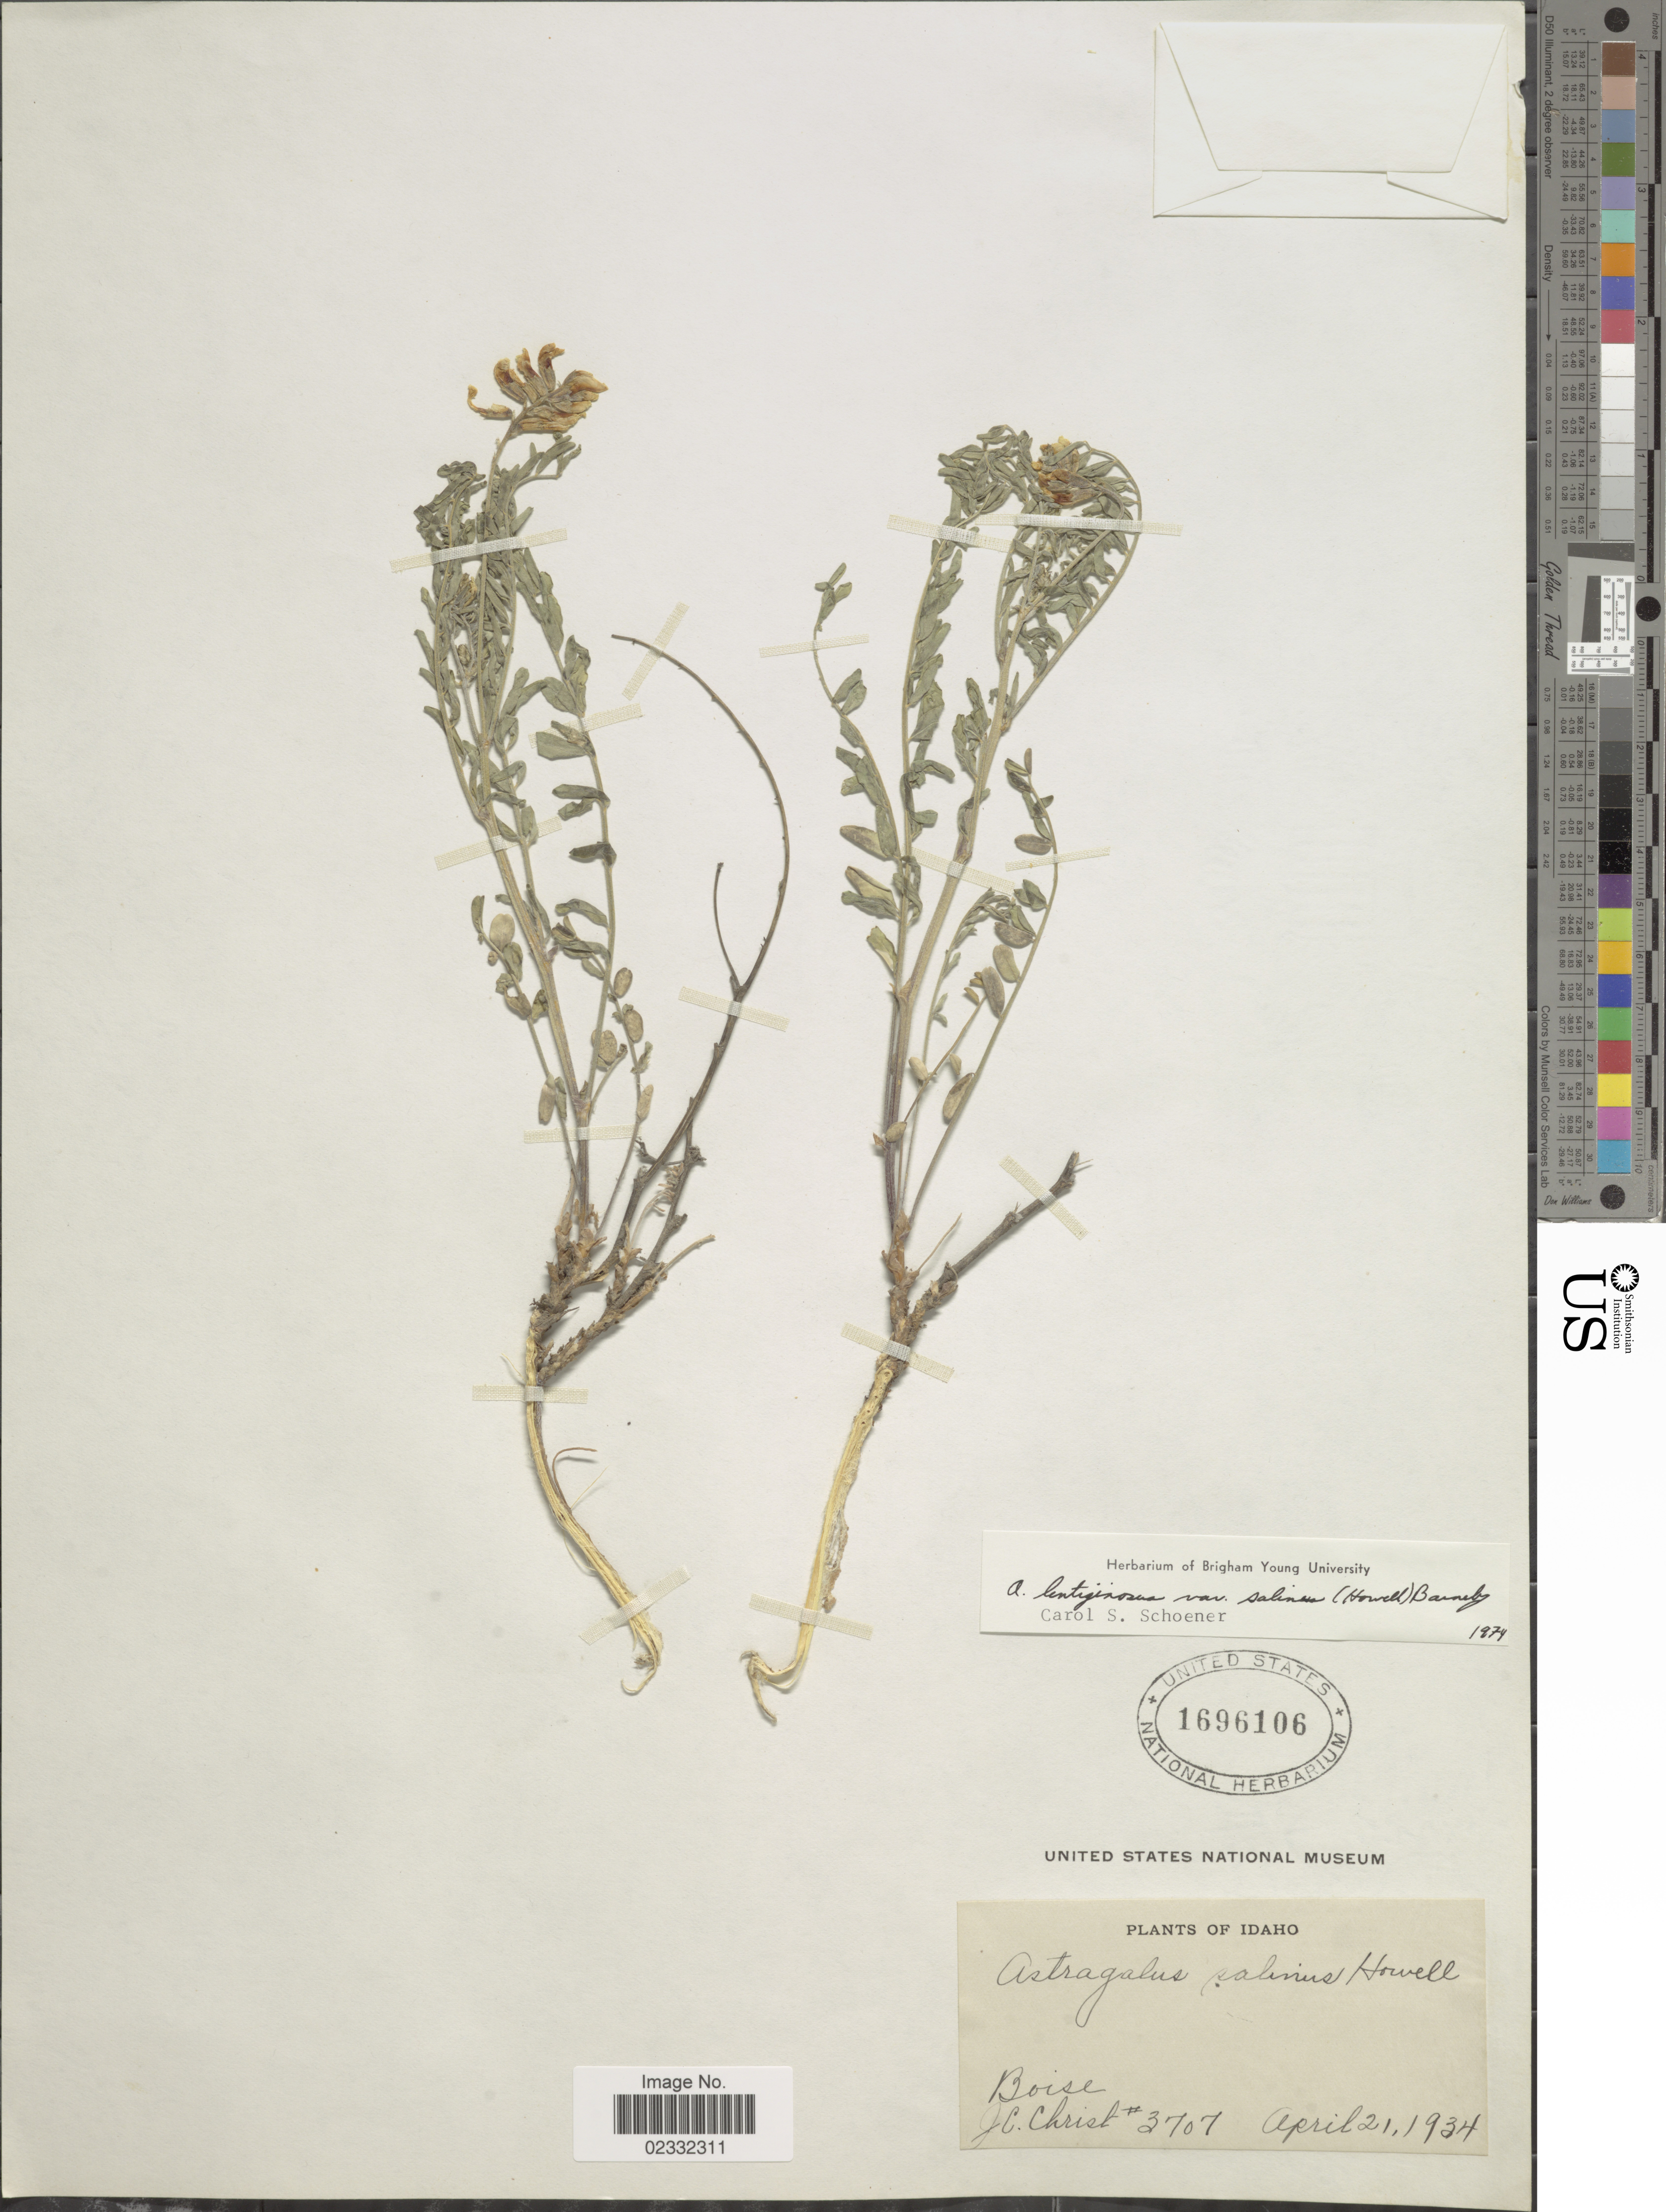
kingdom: Plantae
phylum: Tracheophyta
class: Magnoliopsida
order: Fabales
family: Fabaceae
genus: Astragalus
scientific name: Astragalus lentiginosus var. salinus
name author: (Howell) Barneby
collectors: J. Christ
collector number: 3707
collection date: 1934-04-21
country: United States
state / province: Idaho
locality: Boise.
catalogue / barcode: US 1696106